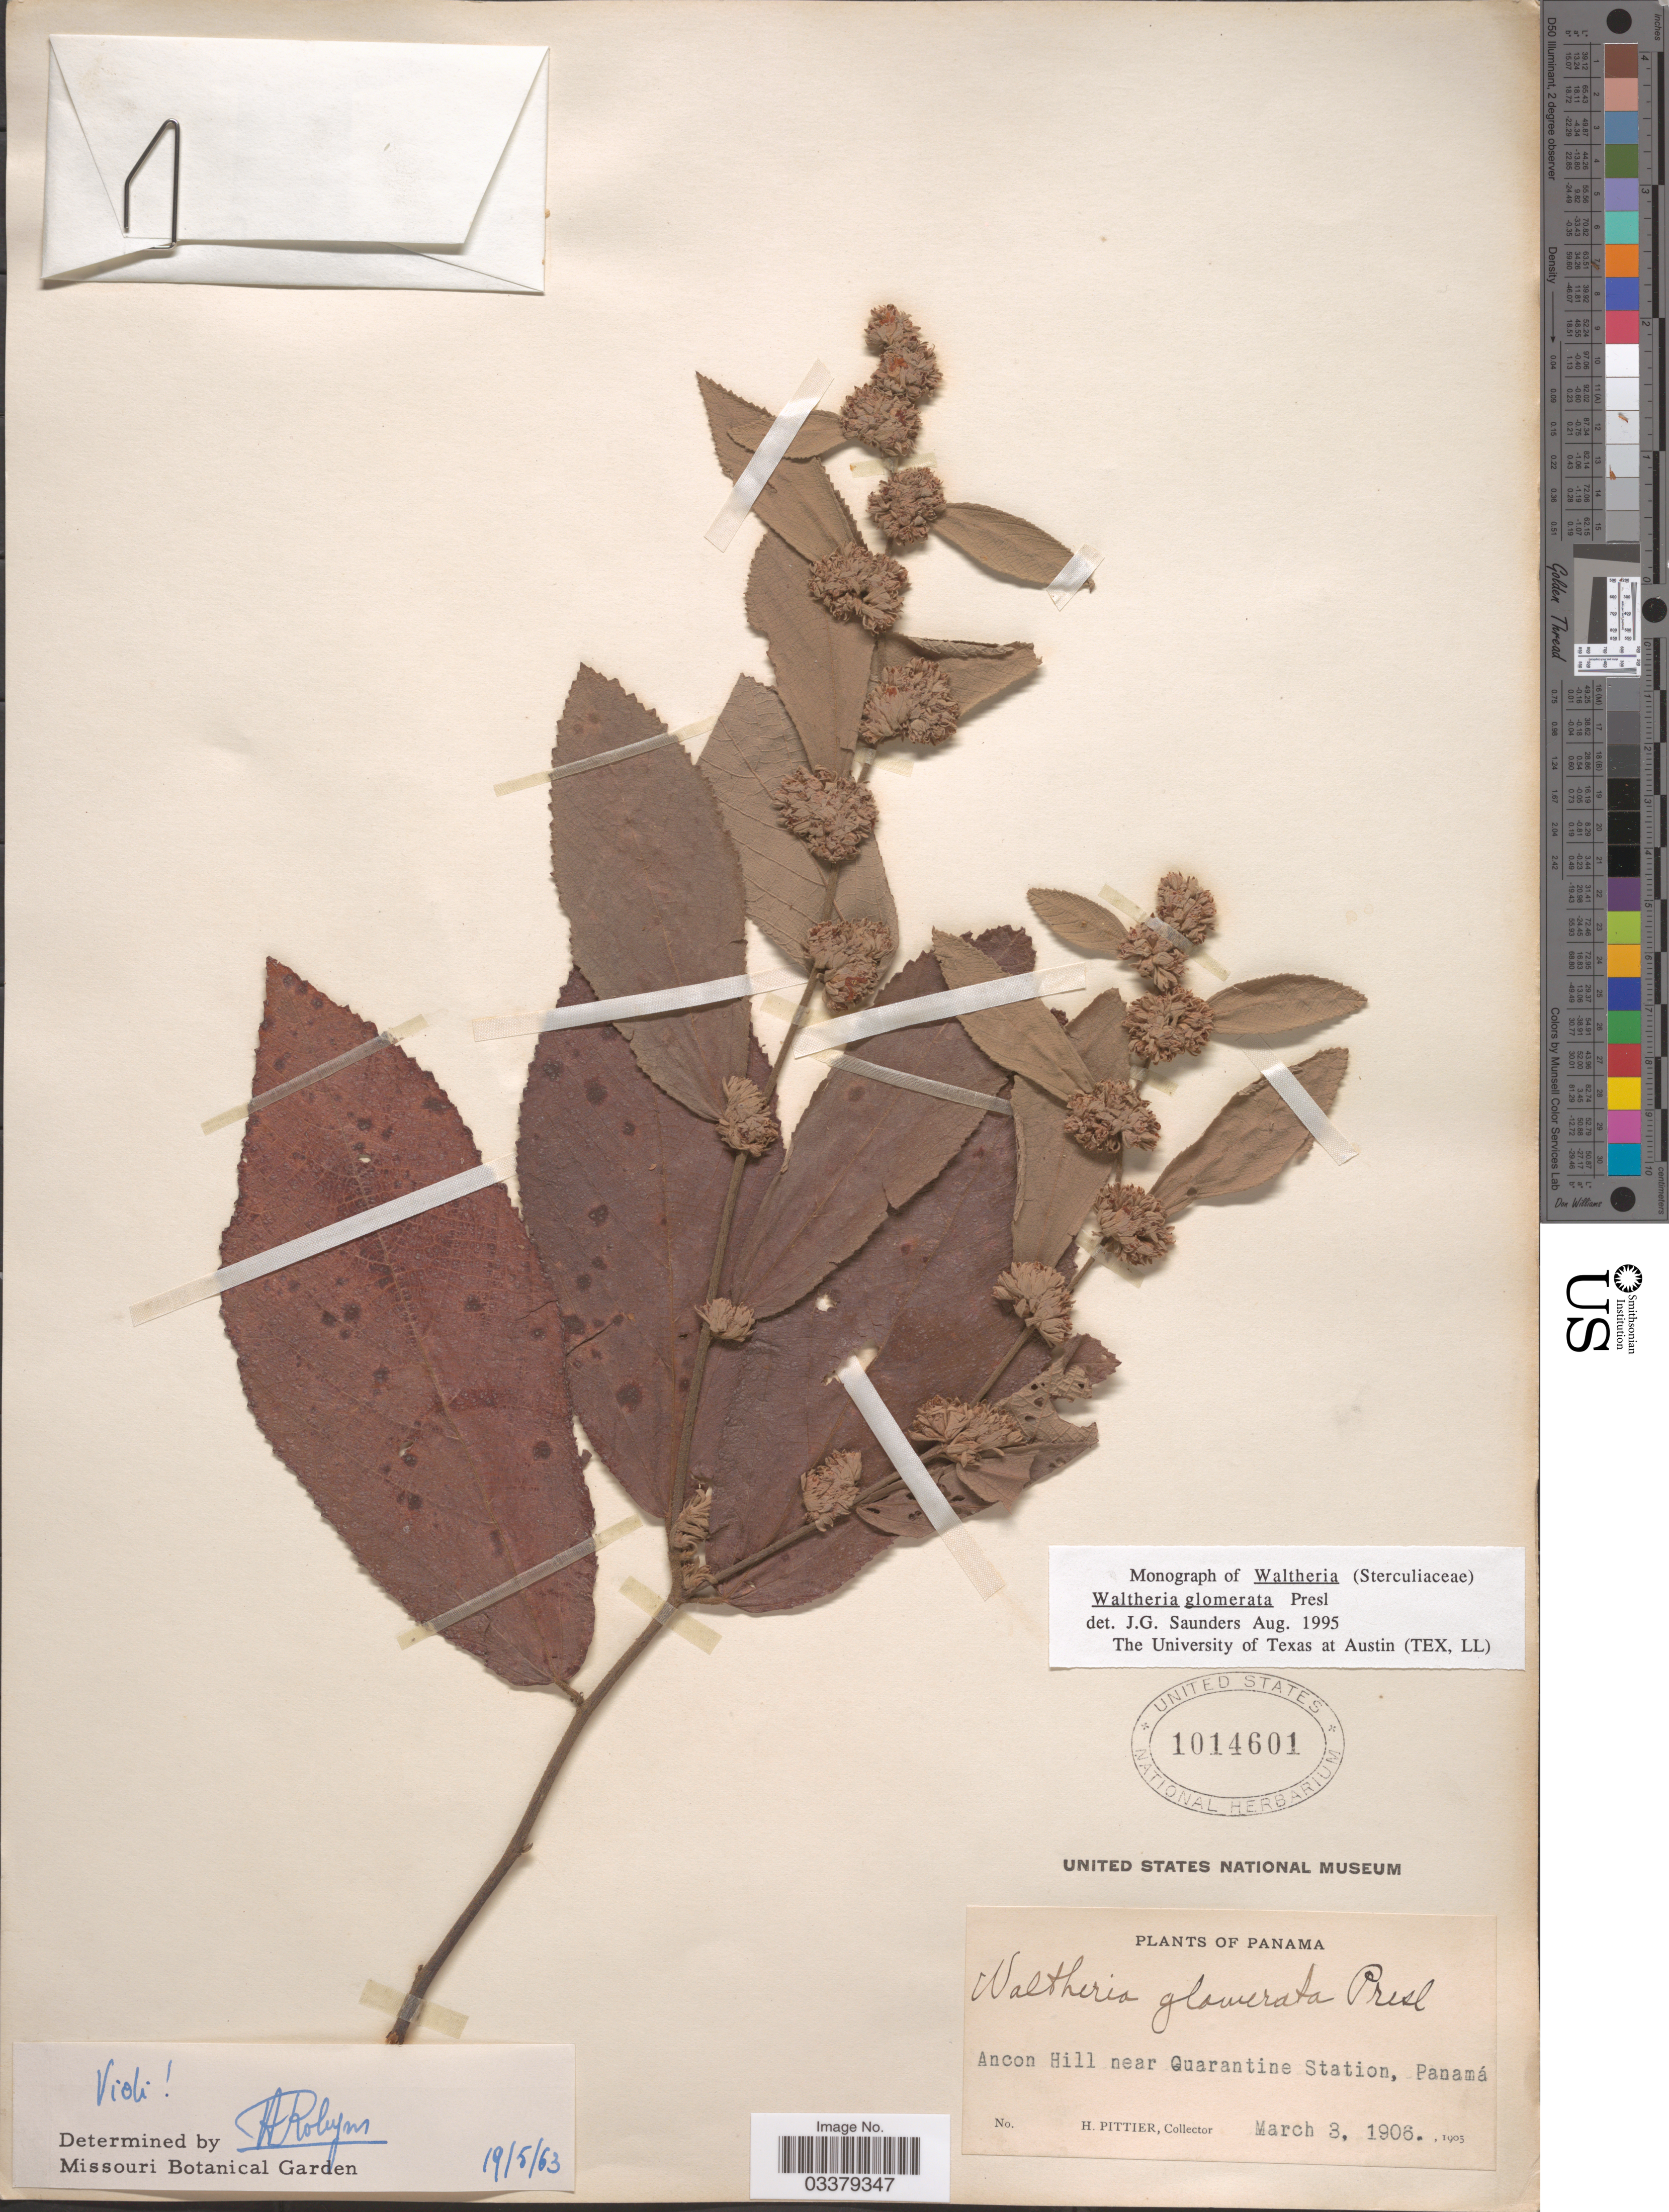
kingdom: Plantae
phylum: Tracheophyta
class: Magnoliopsida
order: Malvales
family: Malvaceae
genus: Waltheria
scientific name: Waltheria glomerata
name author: C. Presl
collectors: H. F. Pittier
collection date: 1906-03-03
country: Panama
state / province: Panamá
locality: Ancon Hill near Quarantine Station.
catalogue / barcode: US 1014601